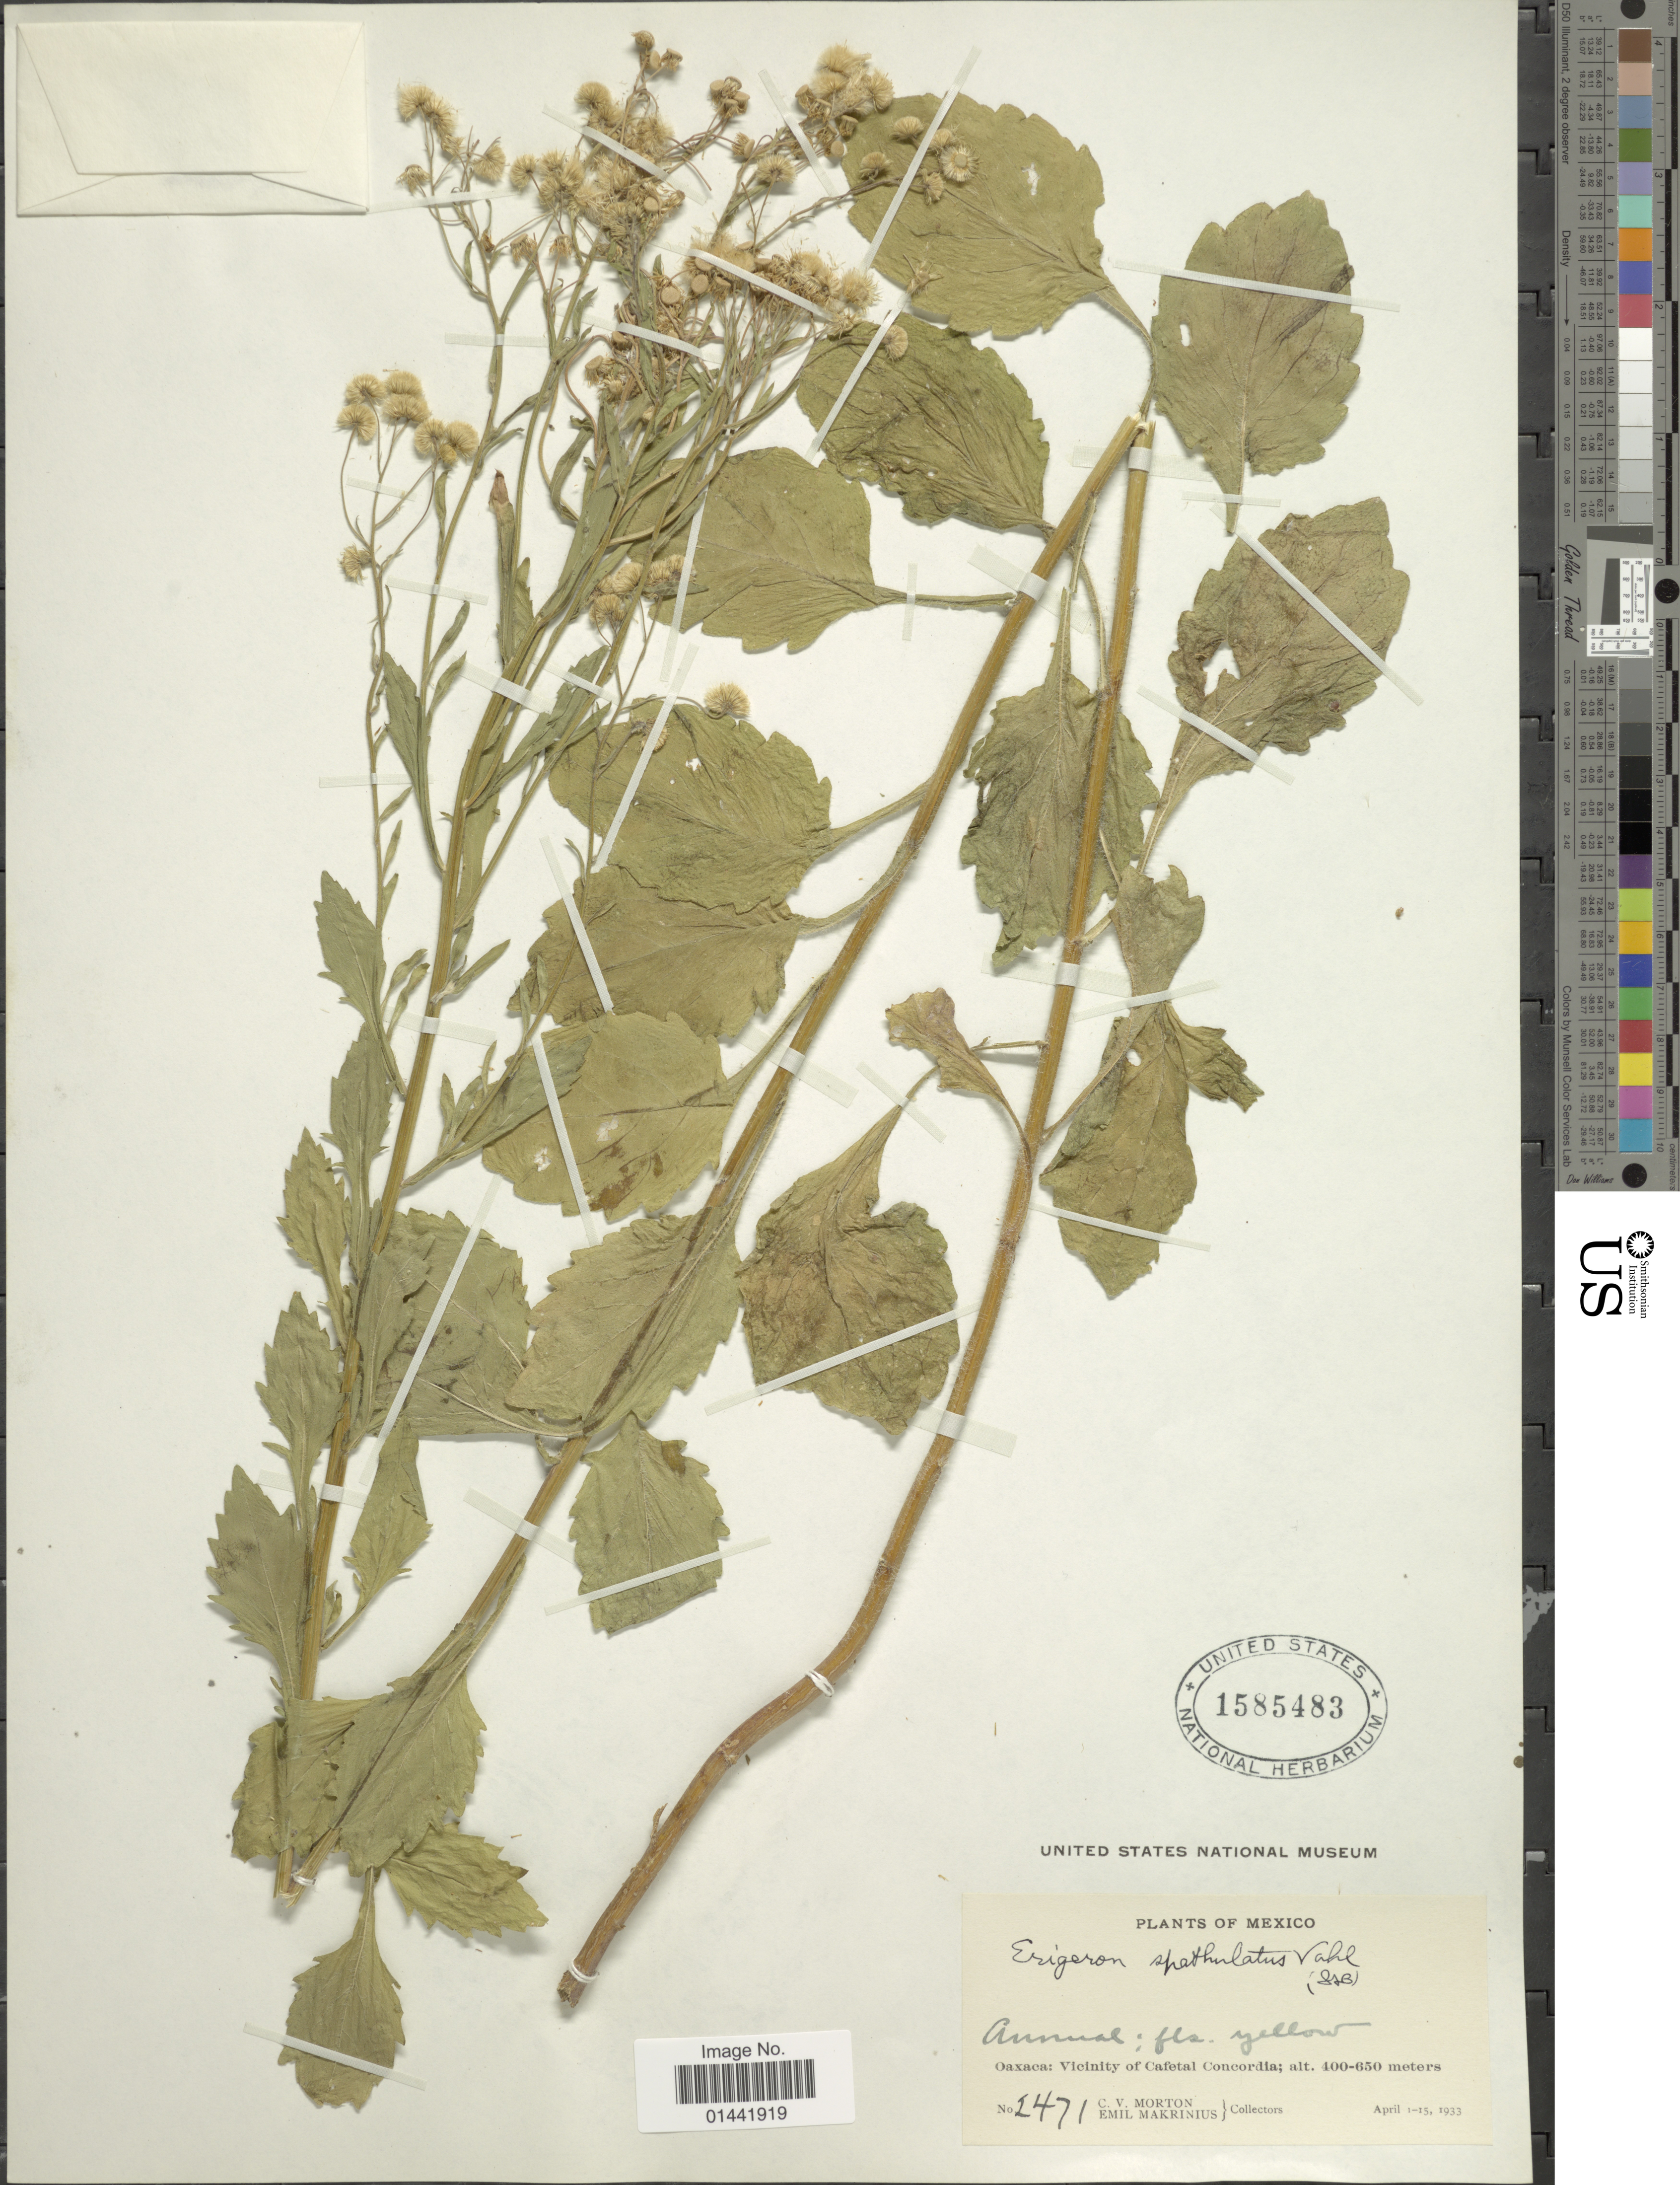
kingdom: Plantae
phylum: Tracheophyta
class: Magnoliopsida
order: Asterales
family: Asteraceae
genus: Erigeron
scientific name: Erigeron spathulatus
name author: Vahl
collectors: C. V. Morton & E. Makrinius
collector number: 2471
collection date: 1933-04-01/1933-04-15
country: Mexico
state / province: Oaxaca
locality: Vicinity of Cafetal Concordia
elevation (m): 400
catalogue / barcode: US 1585483